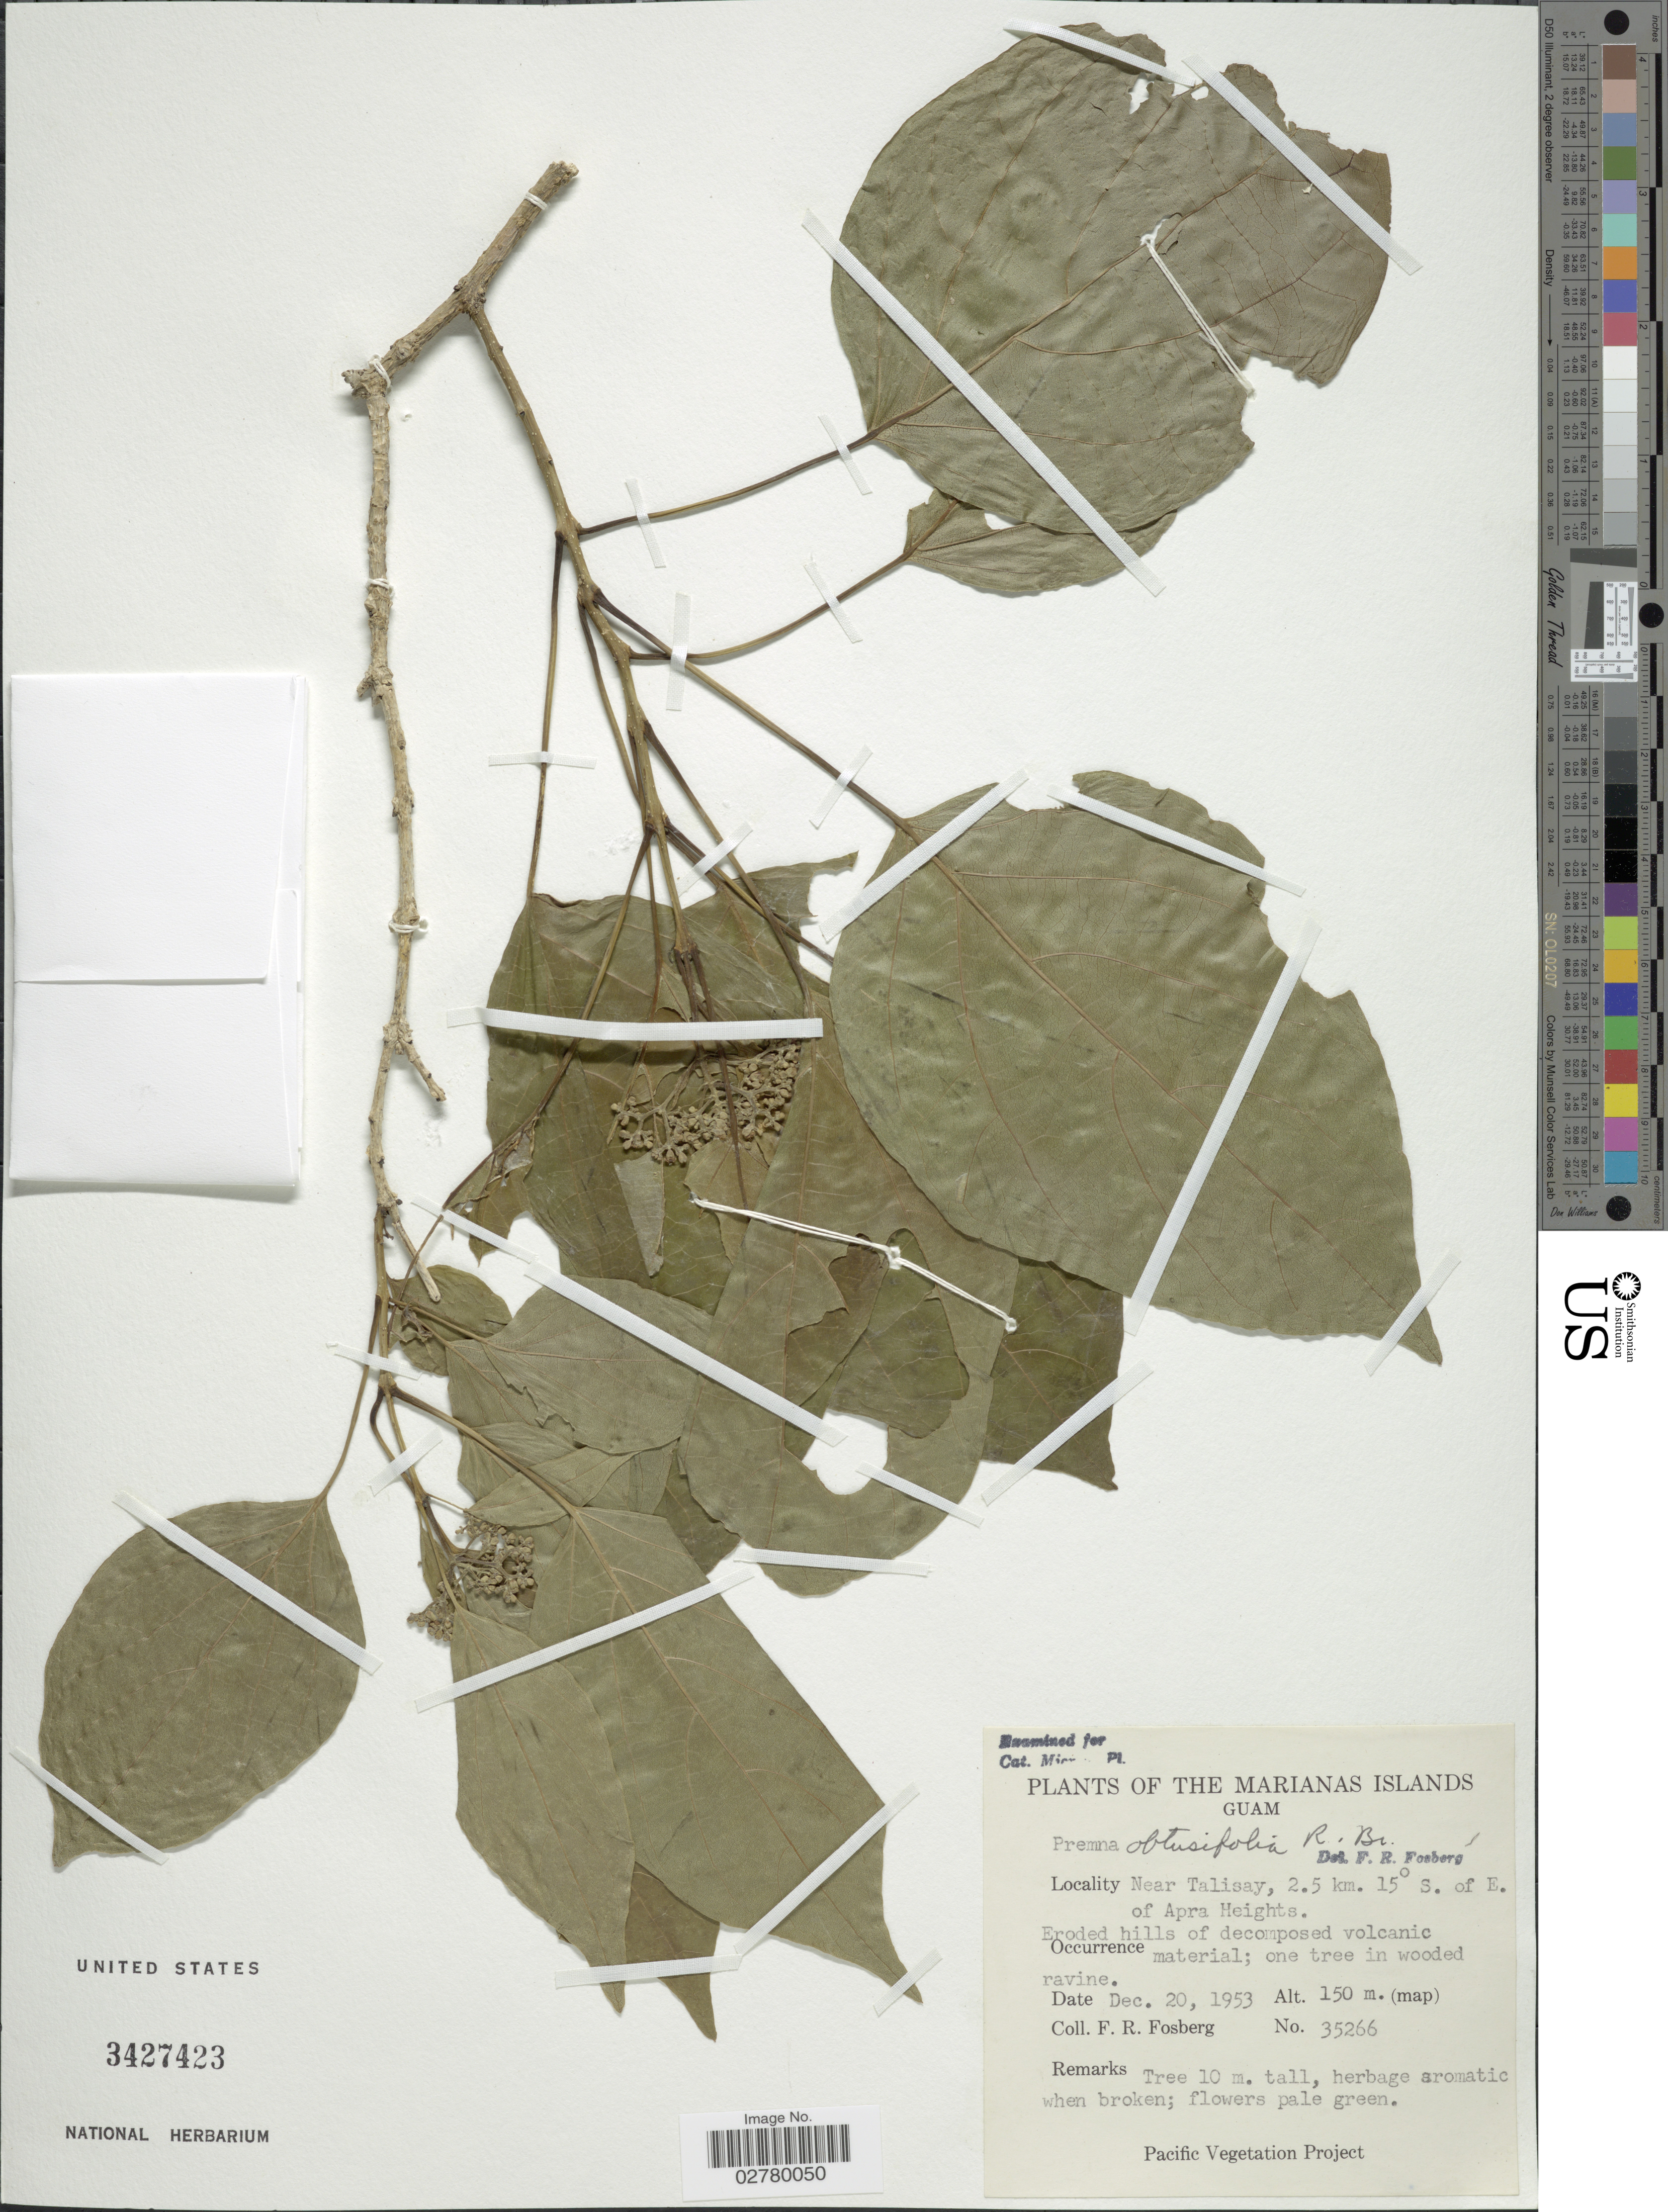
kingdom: Plantae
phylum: Tracheophyta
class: Magnoliopsida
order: Lamiales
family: Lamiaceae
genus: Premna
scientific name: Premna obtusifolia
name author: R. Br.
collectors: F. R. Fosberg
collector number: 35266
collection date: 1953-12-20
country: Guam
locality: The Marianas Islands. Near Talisay, 2.5 km. 15° S. of E. of Apra Heights.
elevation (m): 150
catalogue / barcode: US 3427423